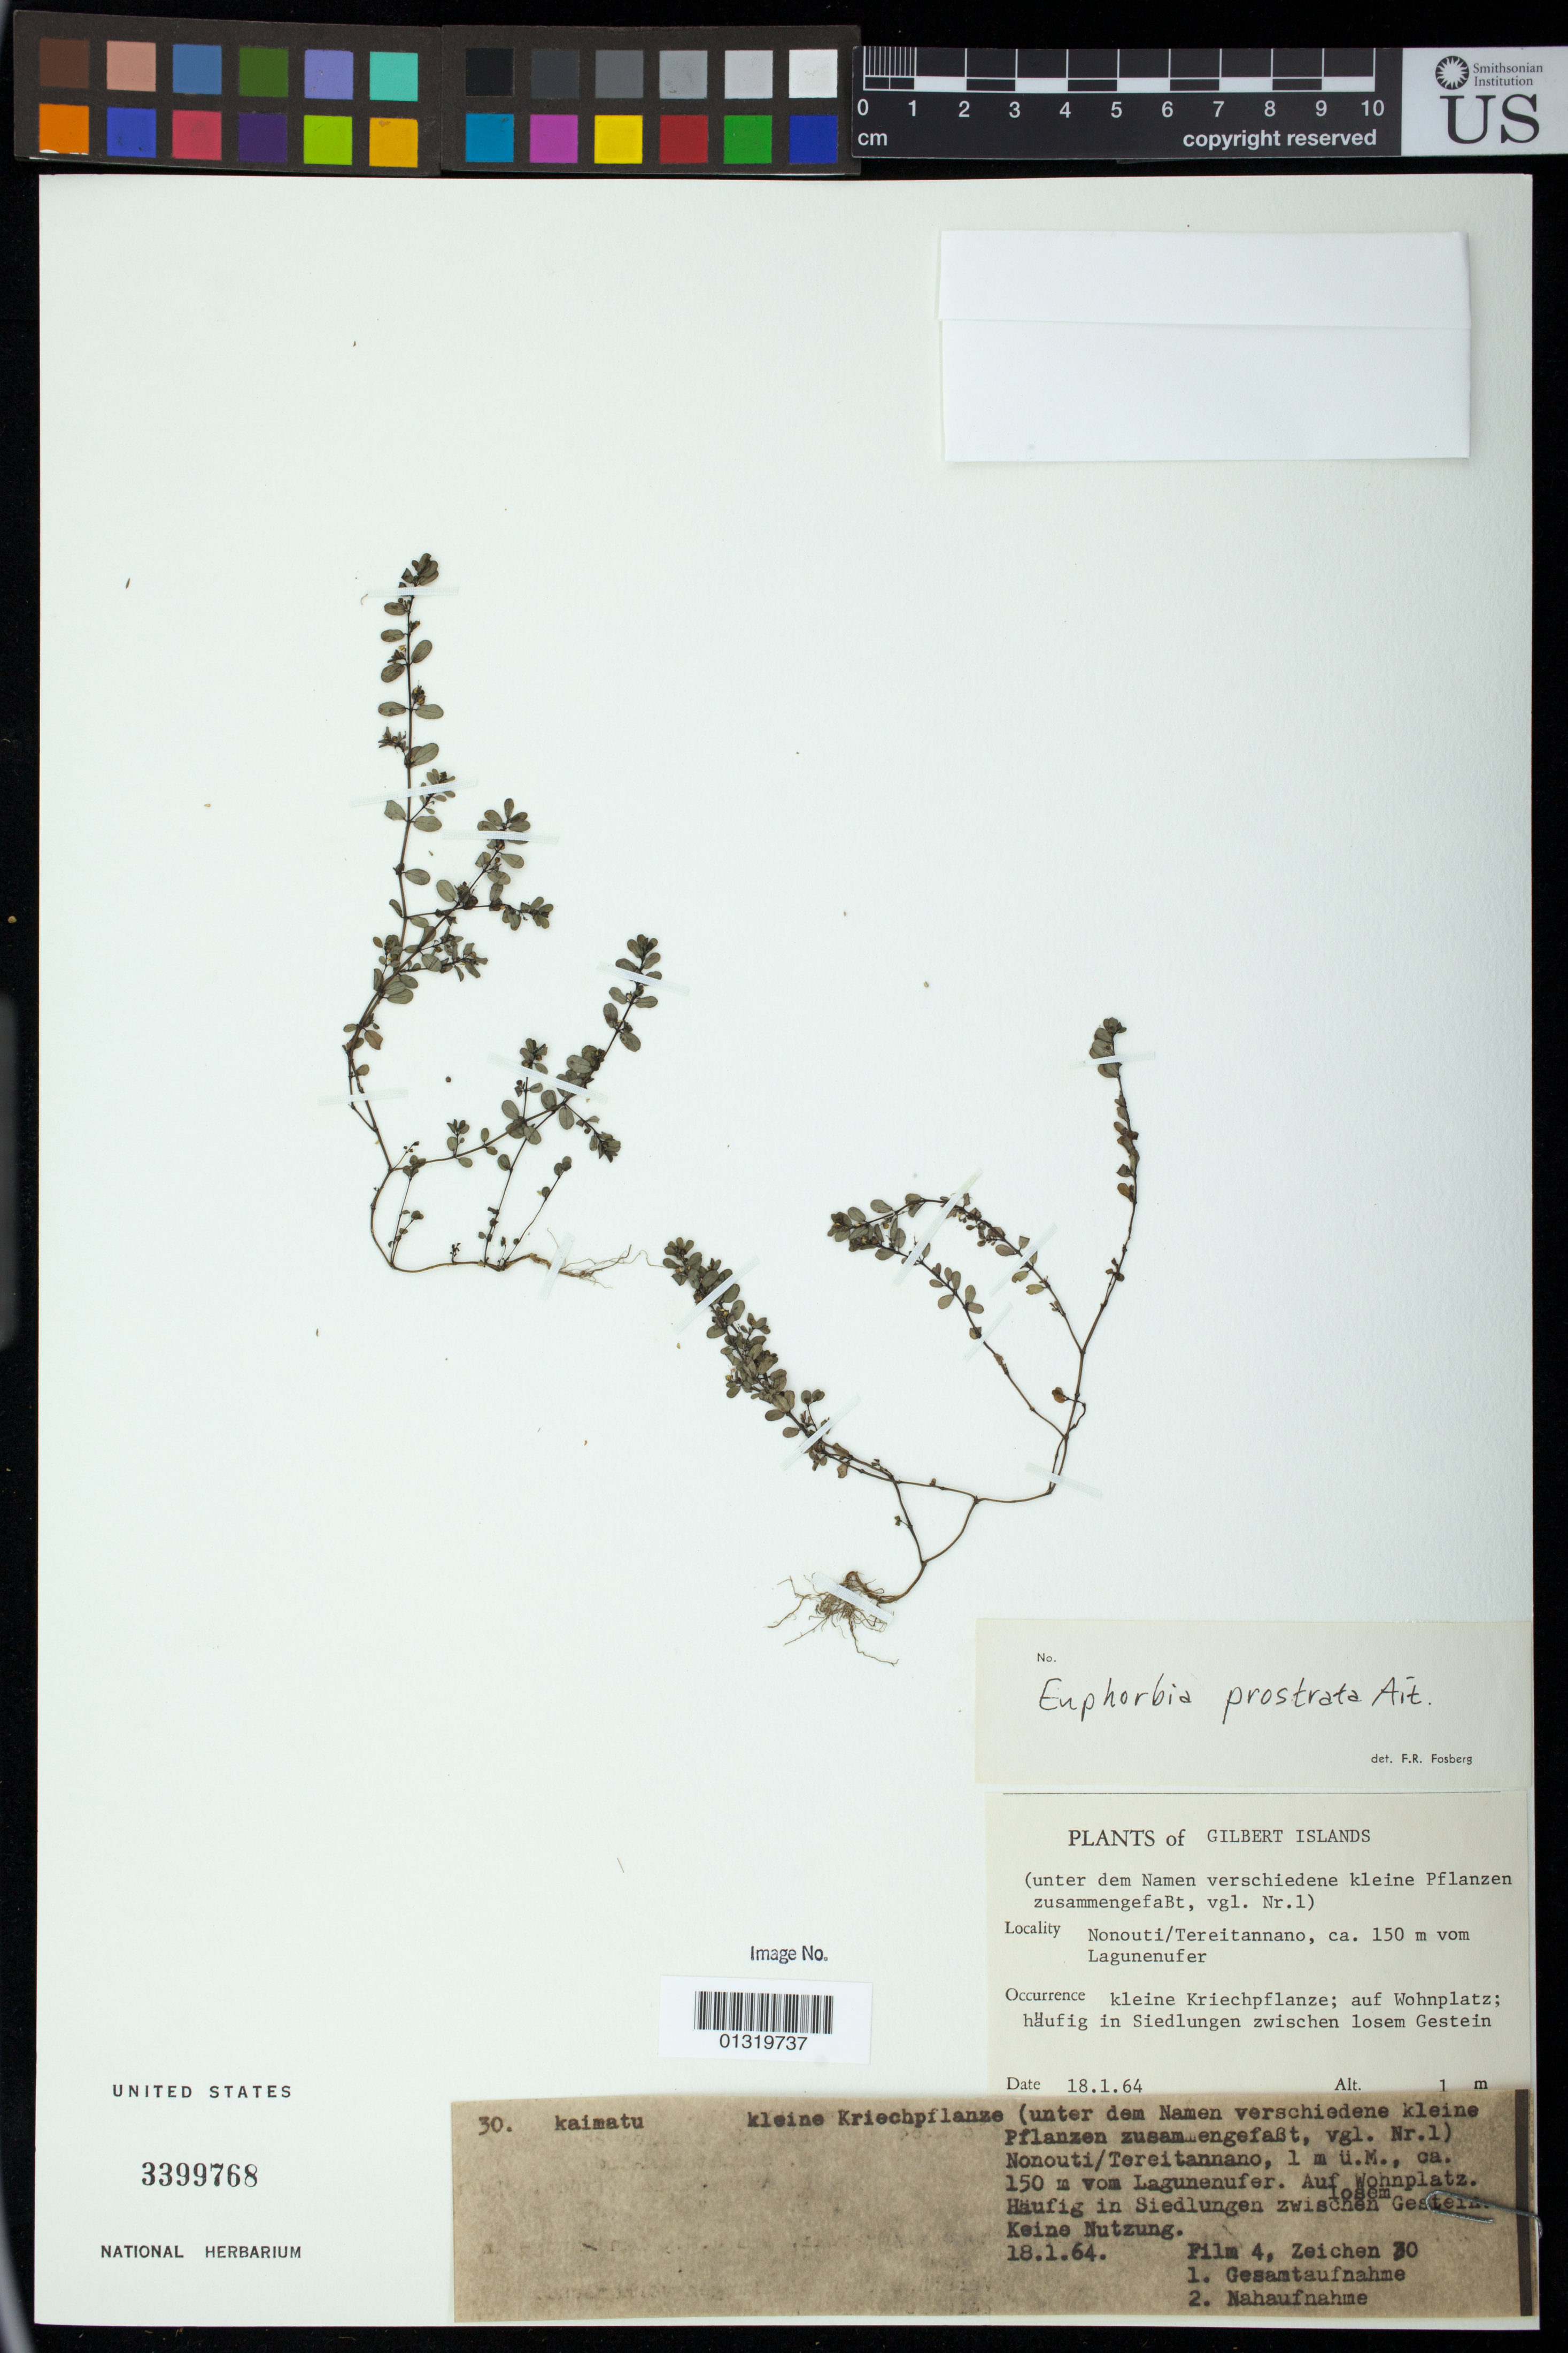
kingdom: Plantae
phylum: Tracheophyta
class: Magnoliopsida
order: Malpighiales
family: Euphorbiaceae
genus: Euphorbia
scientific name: Euphorbia prostrata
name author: Aiton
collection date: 1964-01-18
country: Kiribati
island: Nonouti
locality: Nonouti/Tereitannano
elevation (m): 150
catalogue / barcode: US 3399768